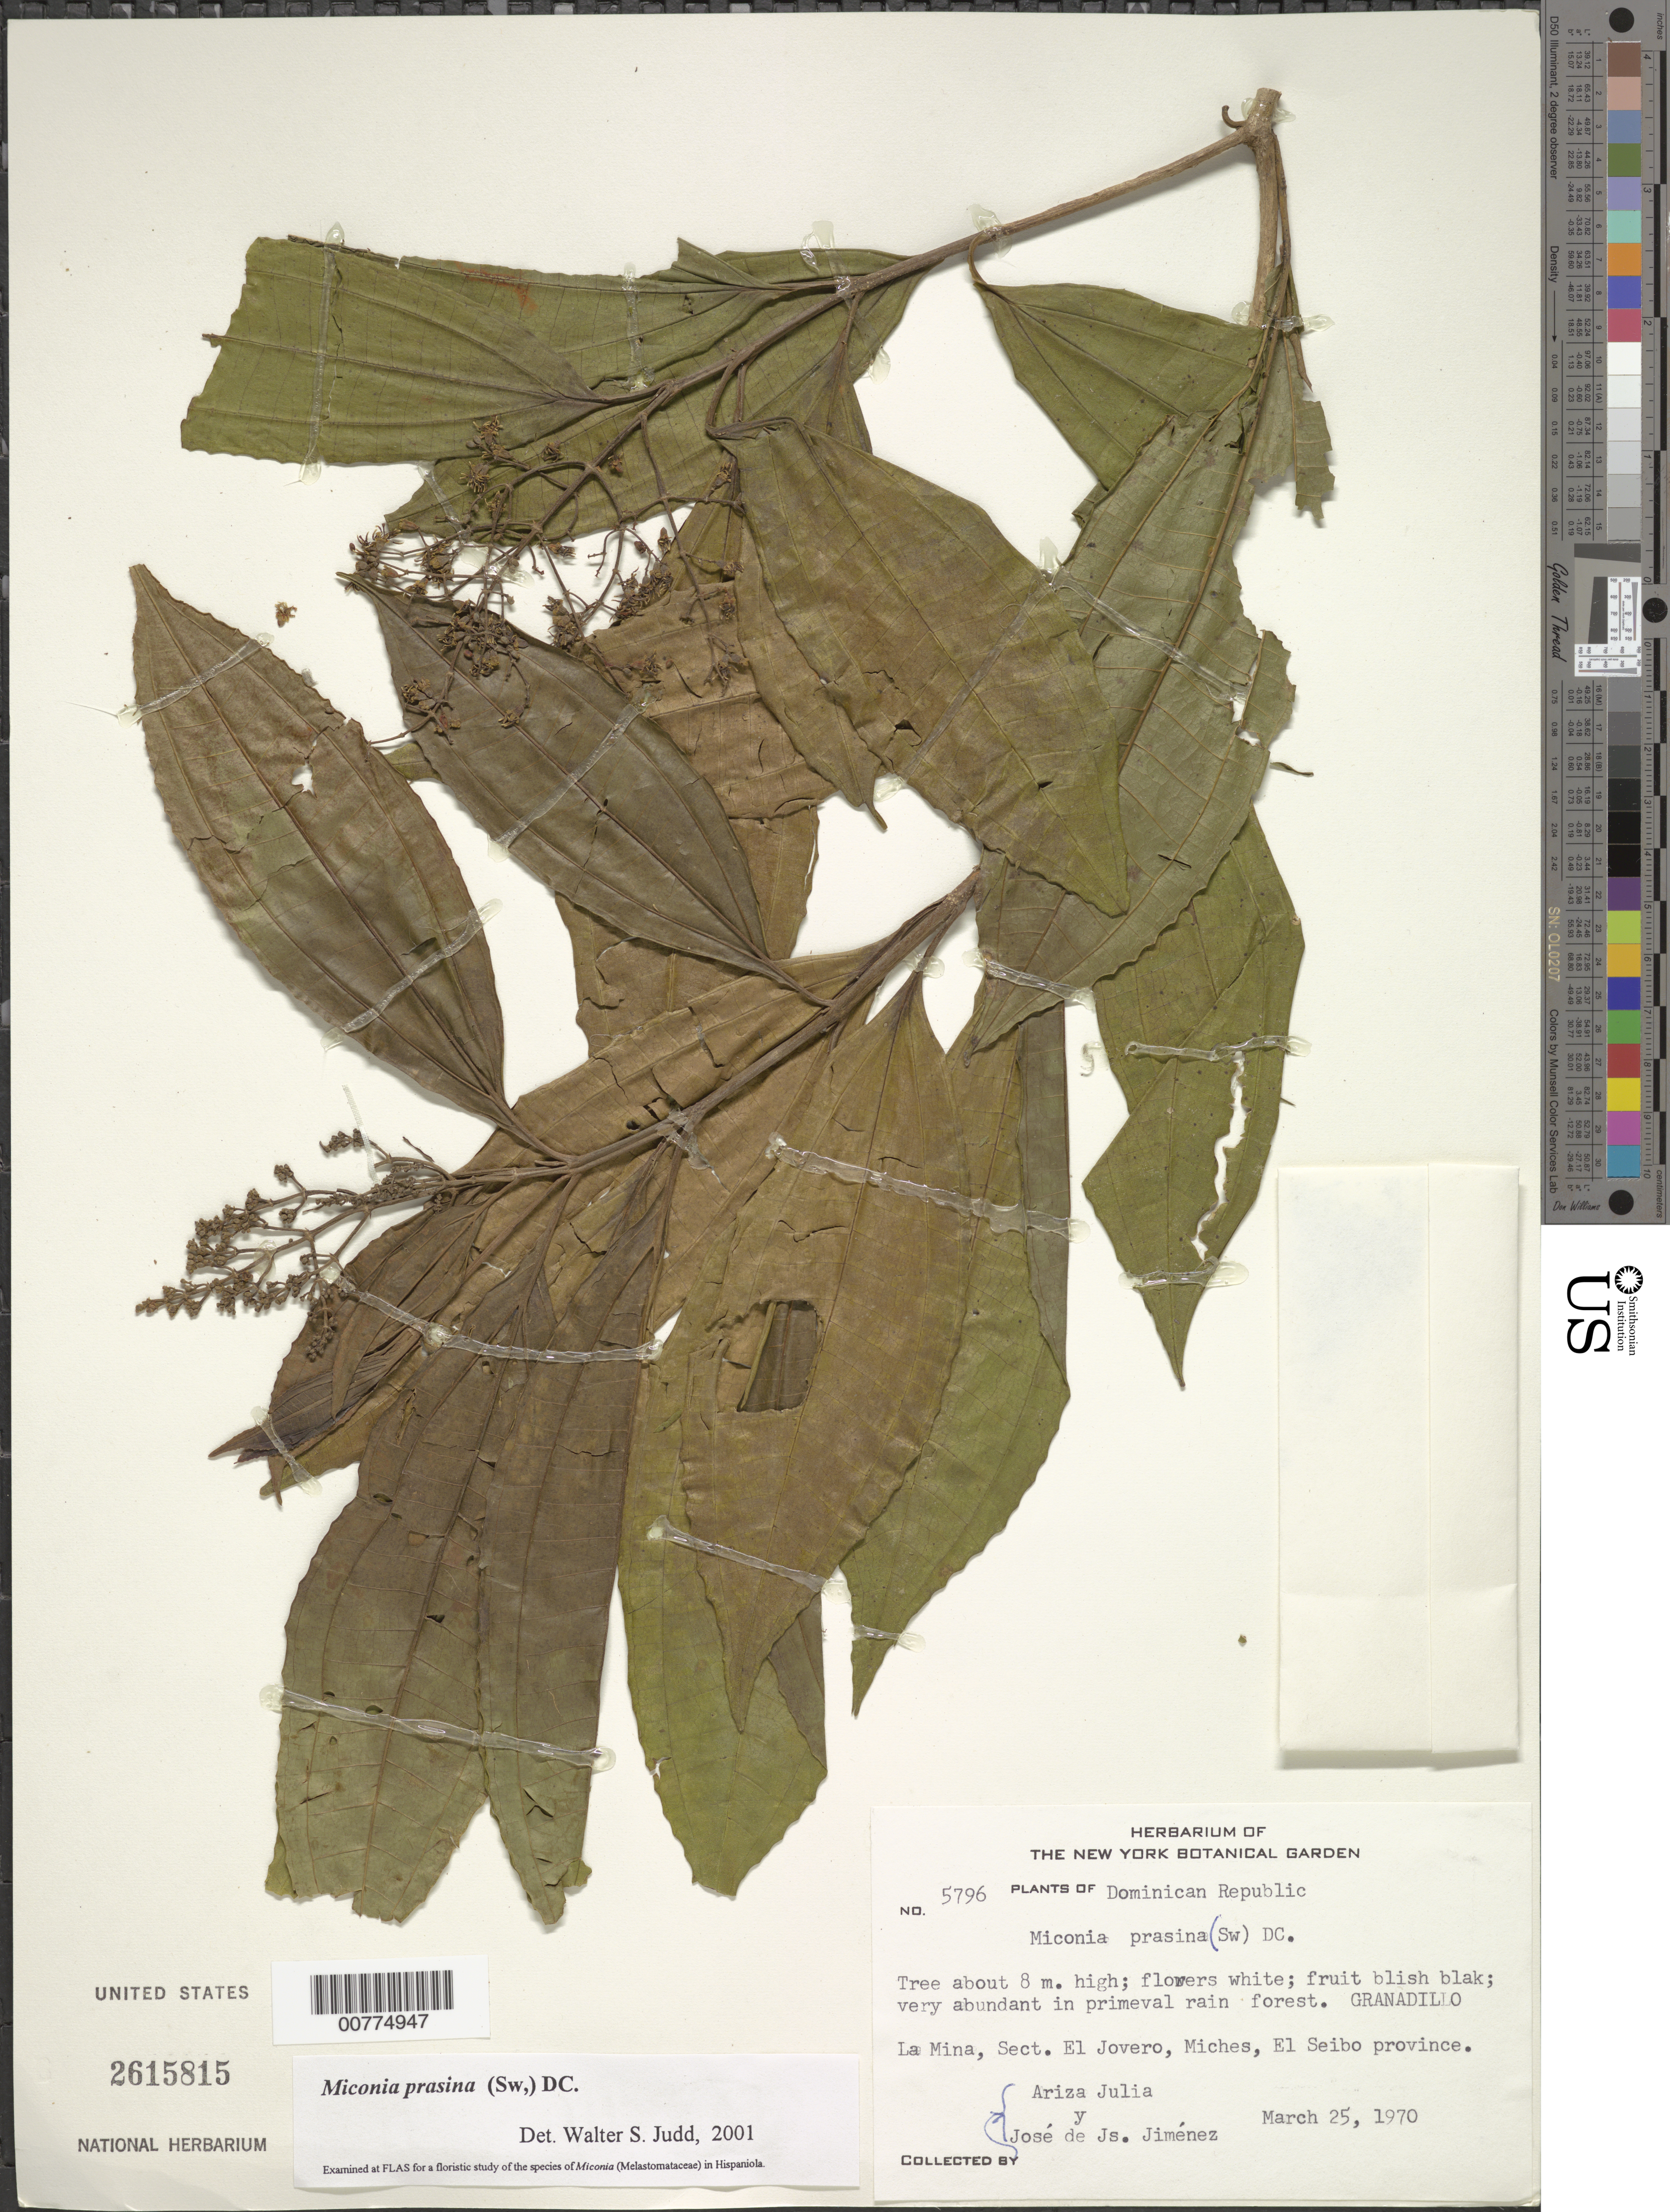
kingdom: Plantae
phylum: Tracheophyta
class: Magnoliopsida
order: Myrtales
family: Melastomataceae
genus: Miconia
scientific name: Miconia prasina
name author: (Sw.) DC.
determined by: Judd, Walter S.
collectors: L. Ariza-Julia & J. J. Jiménez Almonte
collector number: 5796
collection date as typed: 25 Mar 1970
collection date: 1970-03-25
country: Dominican Republic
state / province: El Seibo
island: Hispaniola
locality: Miches, Sect. El Jovero, La Mina.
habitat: Primeval rain forest.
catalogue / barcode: US 2615815